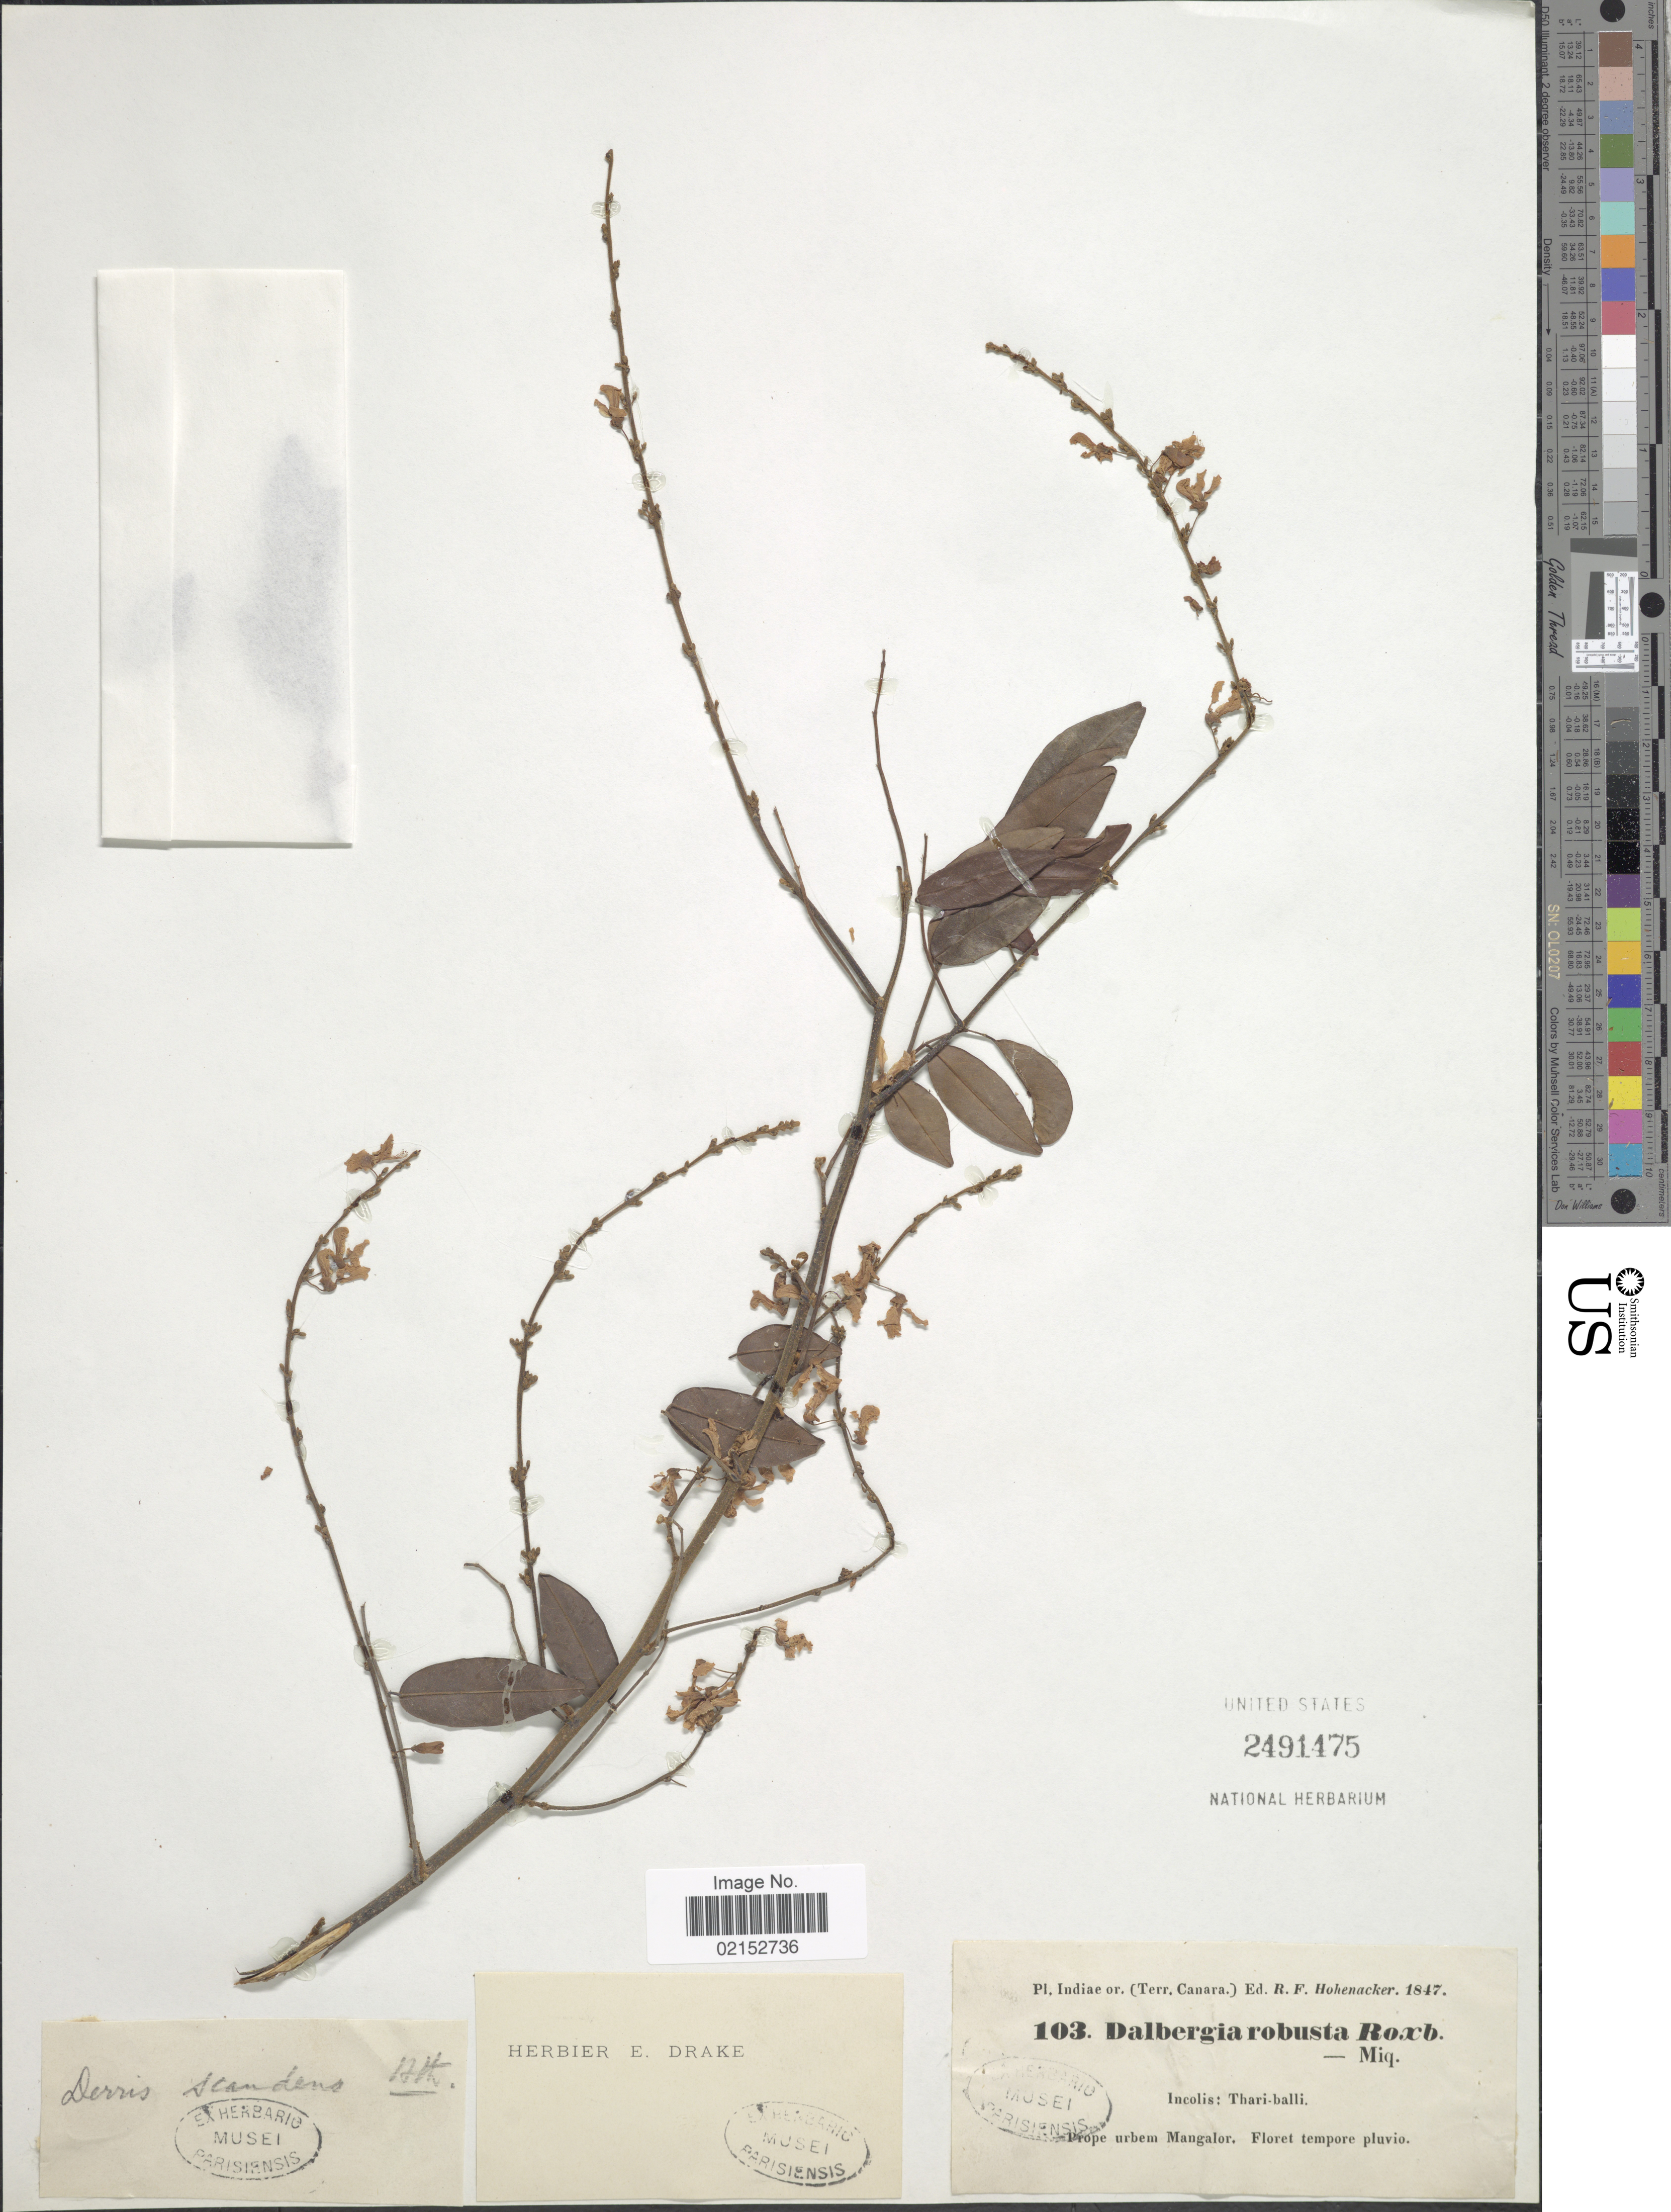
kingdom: Plantae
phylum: Tracheophyta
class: Magnoliopsida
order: Fabales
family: Fabaceae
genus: Brachypterum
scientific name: Brachypterum scandens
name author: (Roxb.) Miq.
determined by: Strong, Mark T., (BOT), Smithsonian Institution - National Museum of Natural History (UNITED STATES)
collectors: R. F. Hohenacker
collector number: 103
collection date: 1847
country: India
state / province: Karnataka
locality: Indiae or. (Terr. Canara), Thari-balli, prope urbem Mangalor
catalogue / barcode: US 2491475